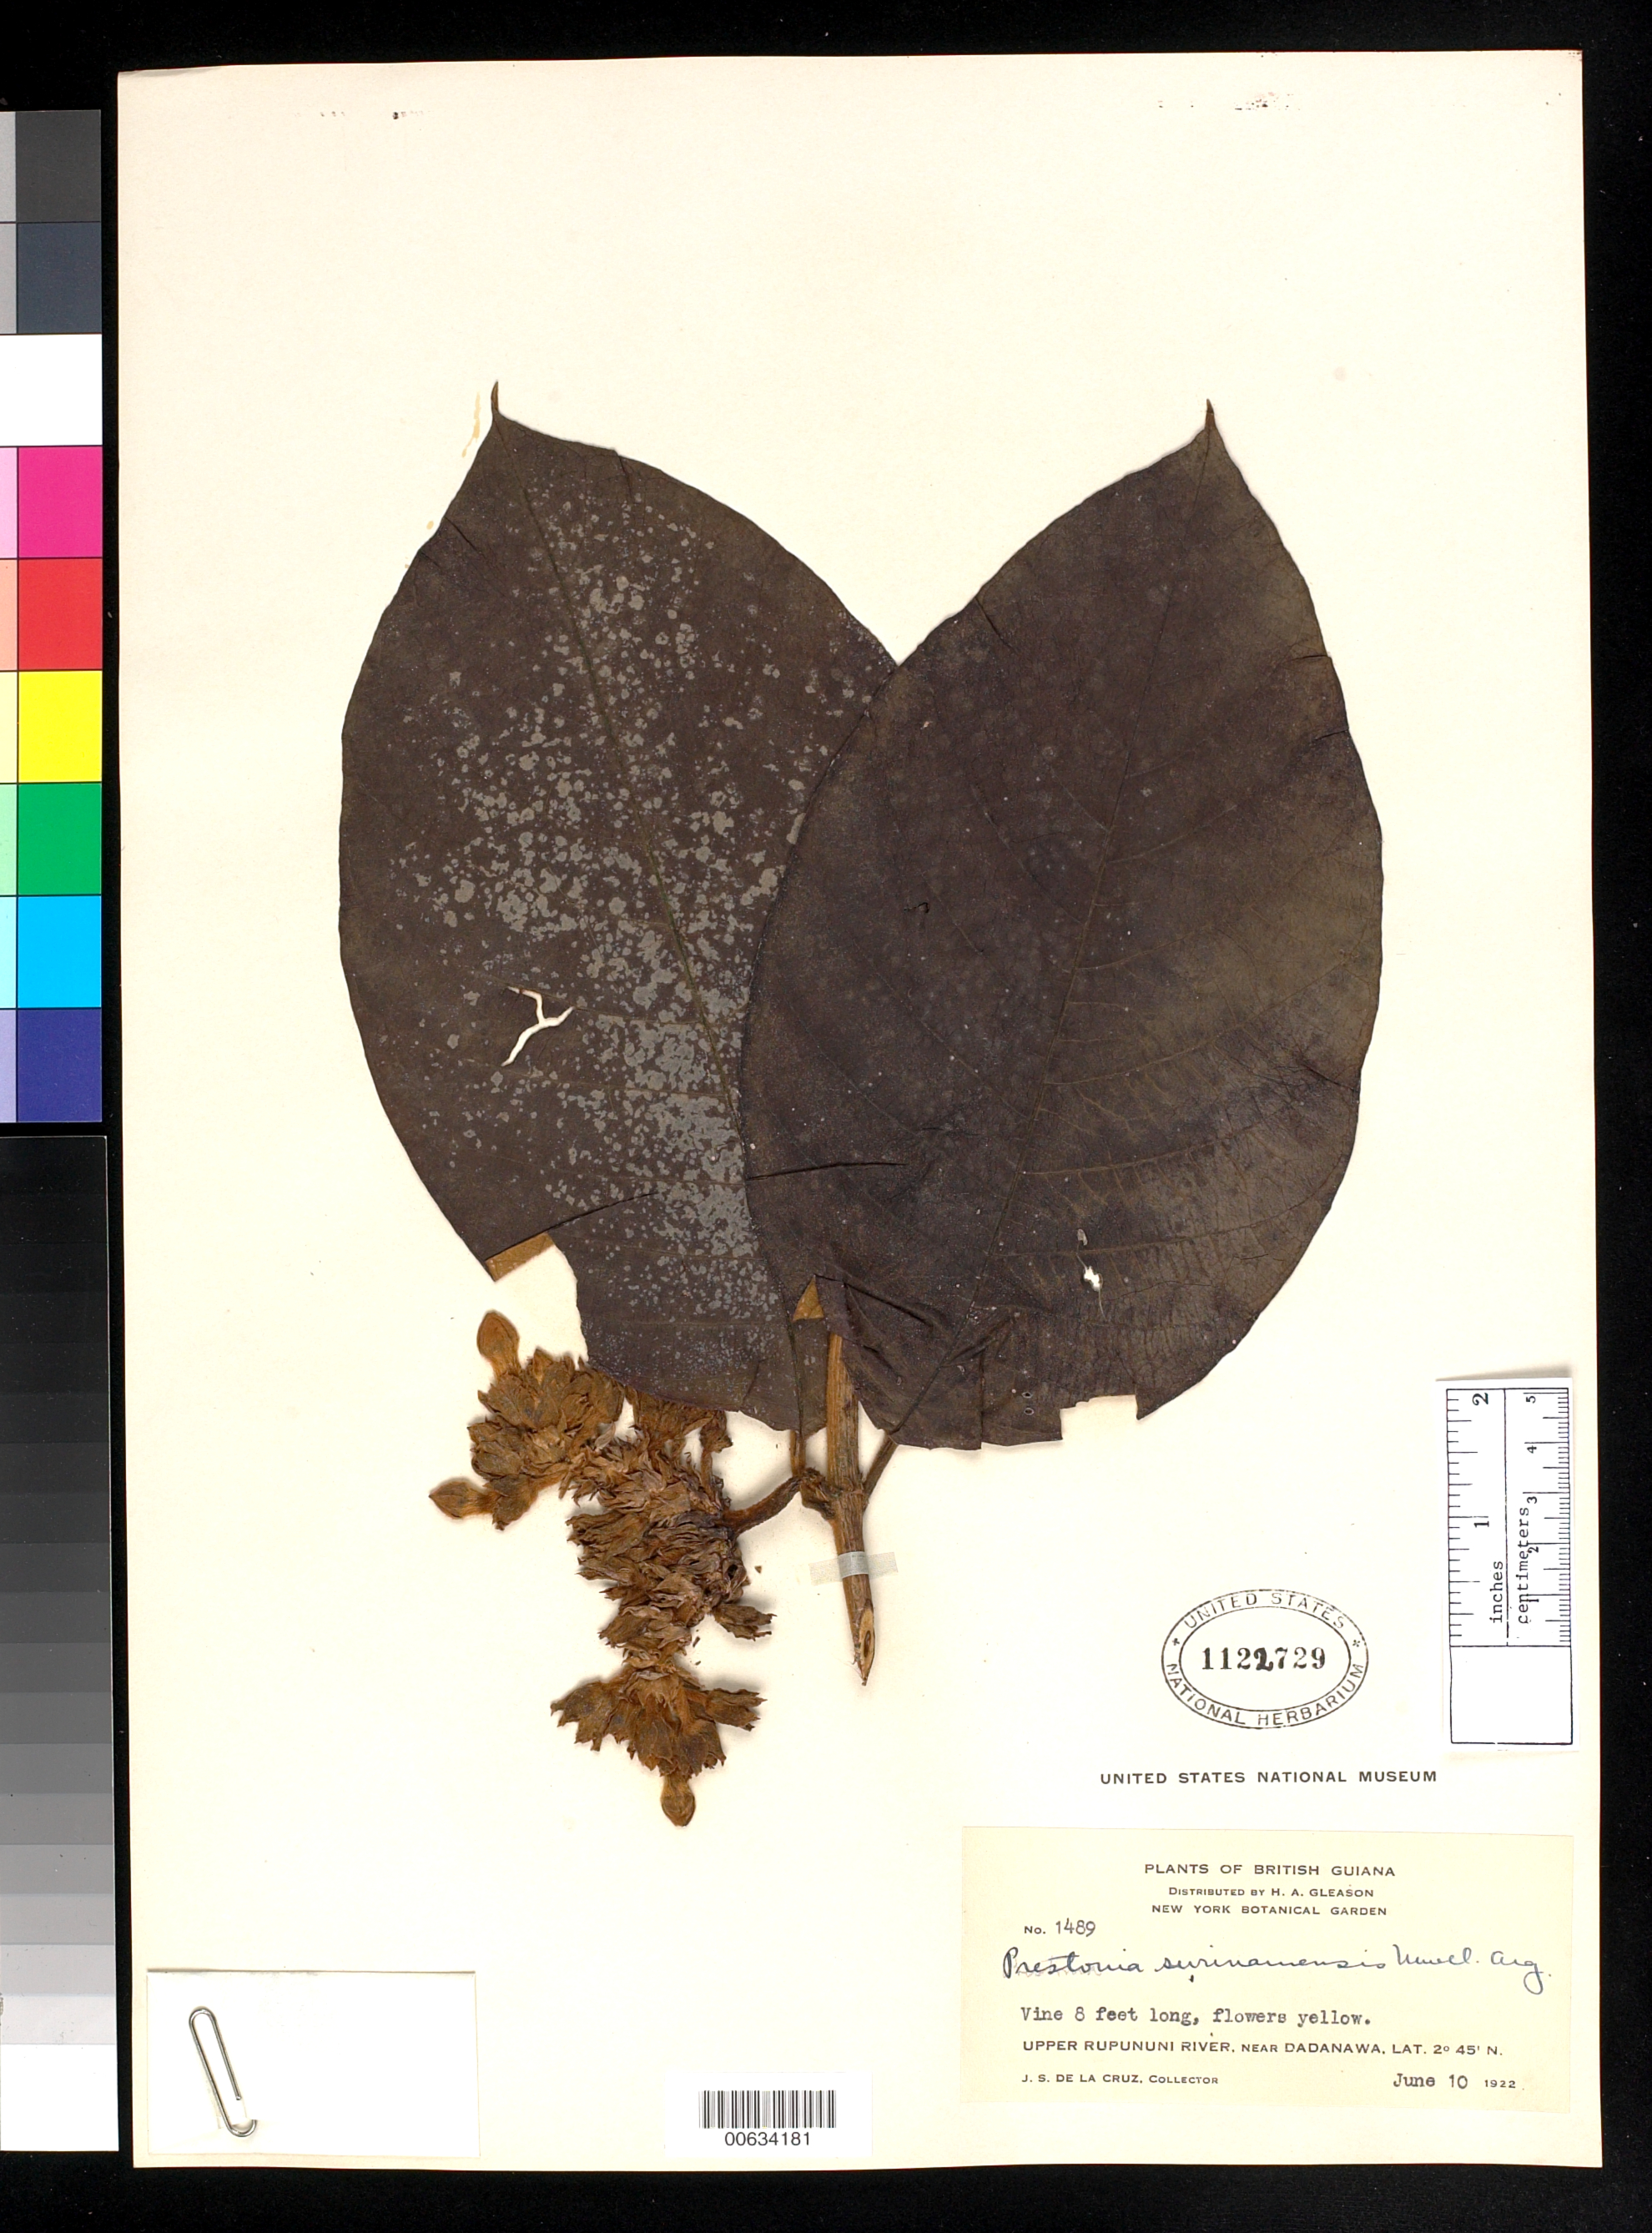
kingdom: Plantae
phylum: Tracheophyta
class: Magnoliopsida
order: Gentianales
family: Apocynaceae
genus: Prestonia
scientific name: Prestonia surinamensis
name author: Müll. Arg.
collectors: J. S. de la Cruz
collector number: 1489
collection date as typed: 10-Jun-22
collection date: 1922-06-10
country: Guyana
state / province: U. Takutu-U. Essequibo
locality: Dadanawa, vic., upper Rupununi R.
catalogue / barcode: US 1122729